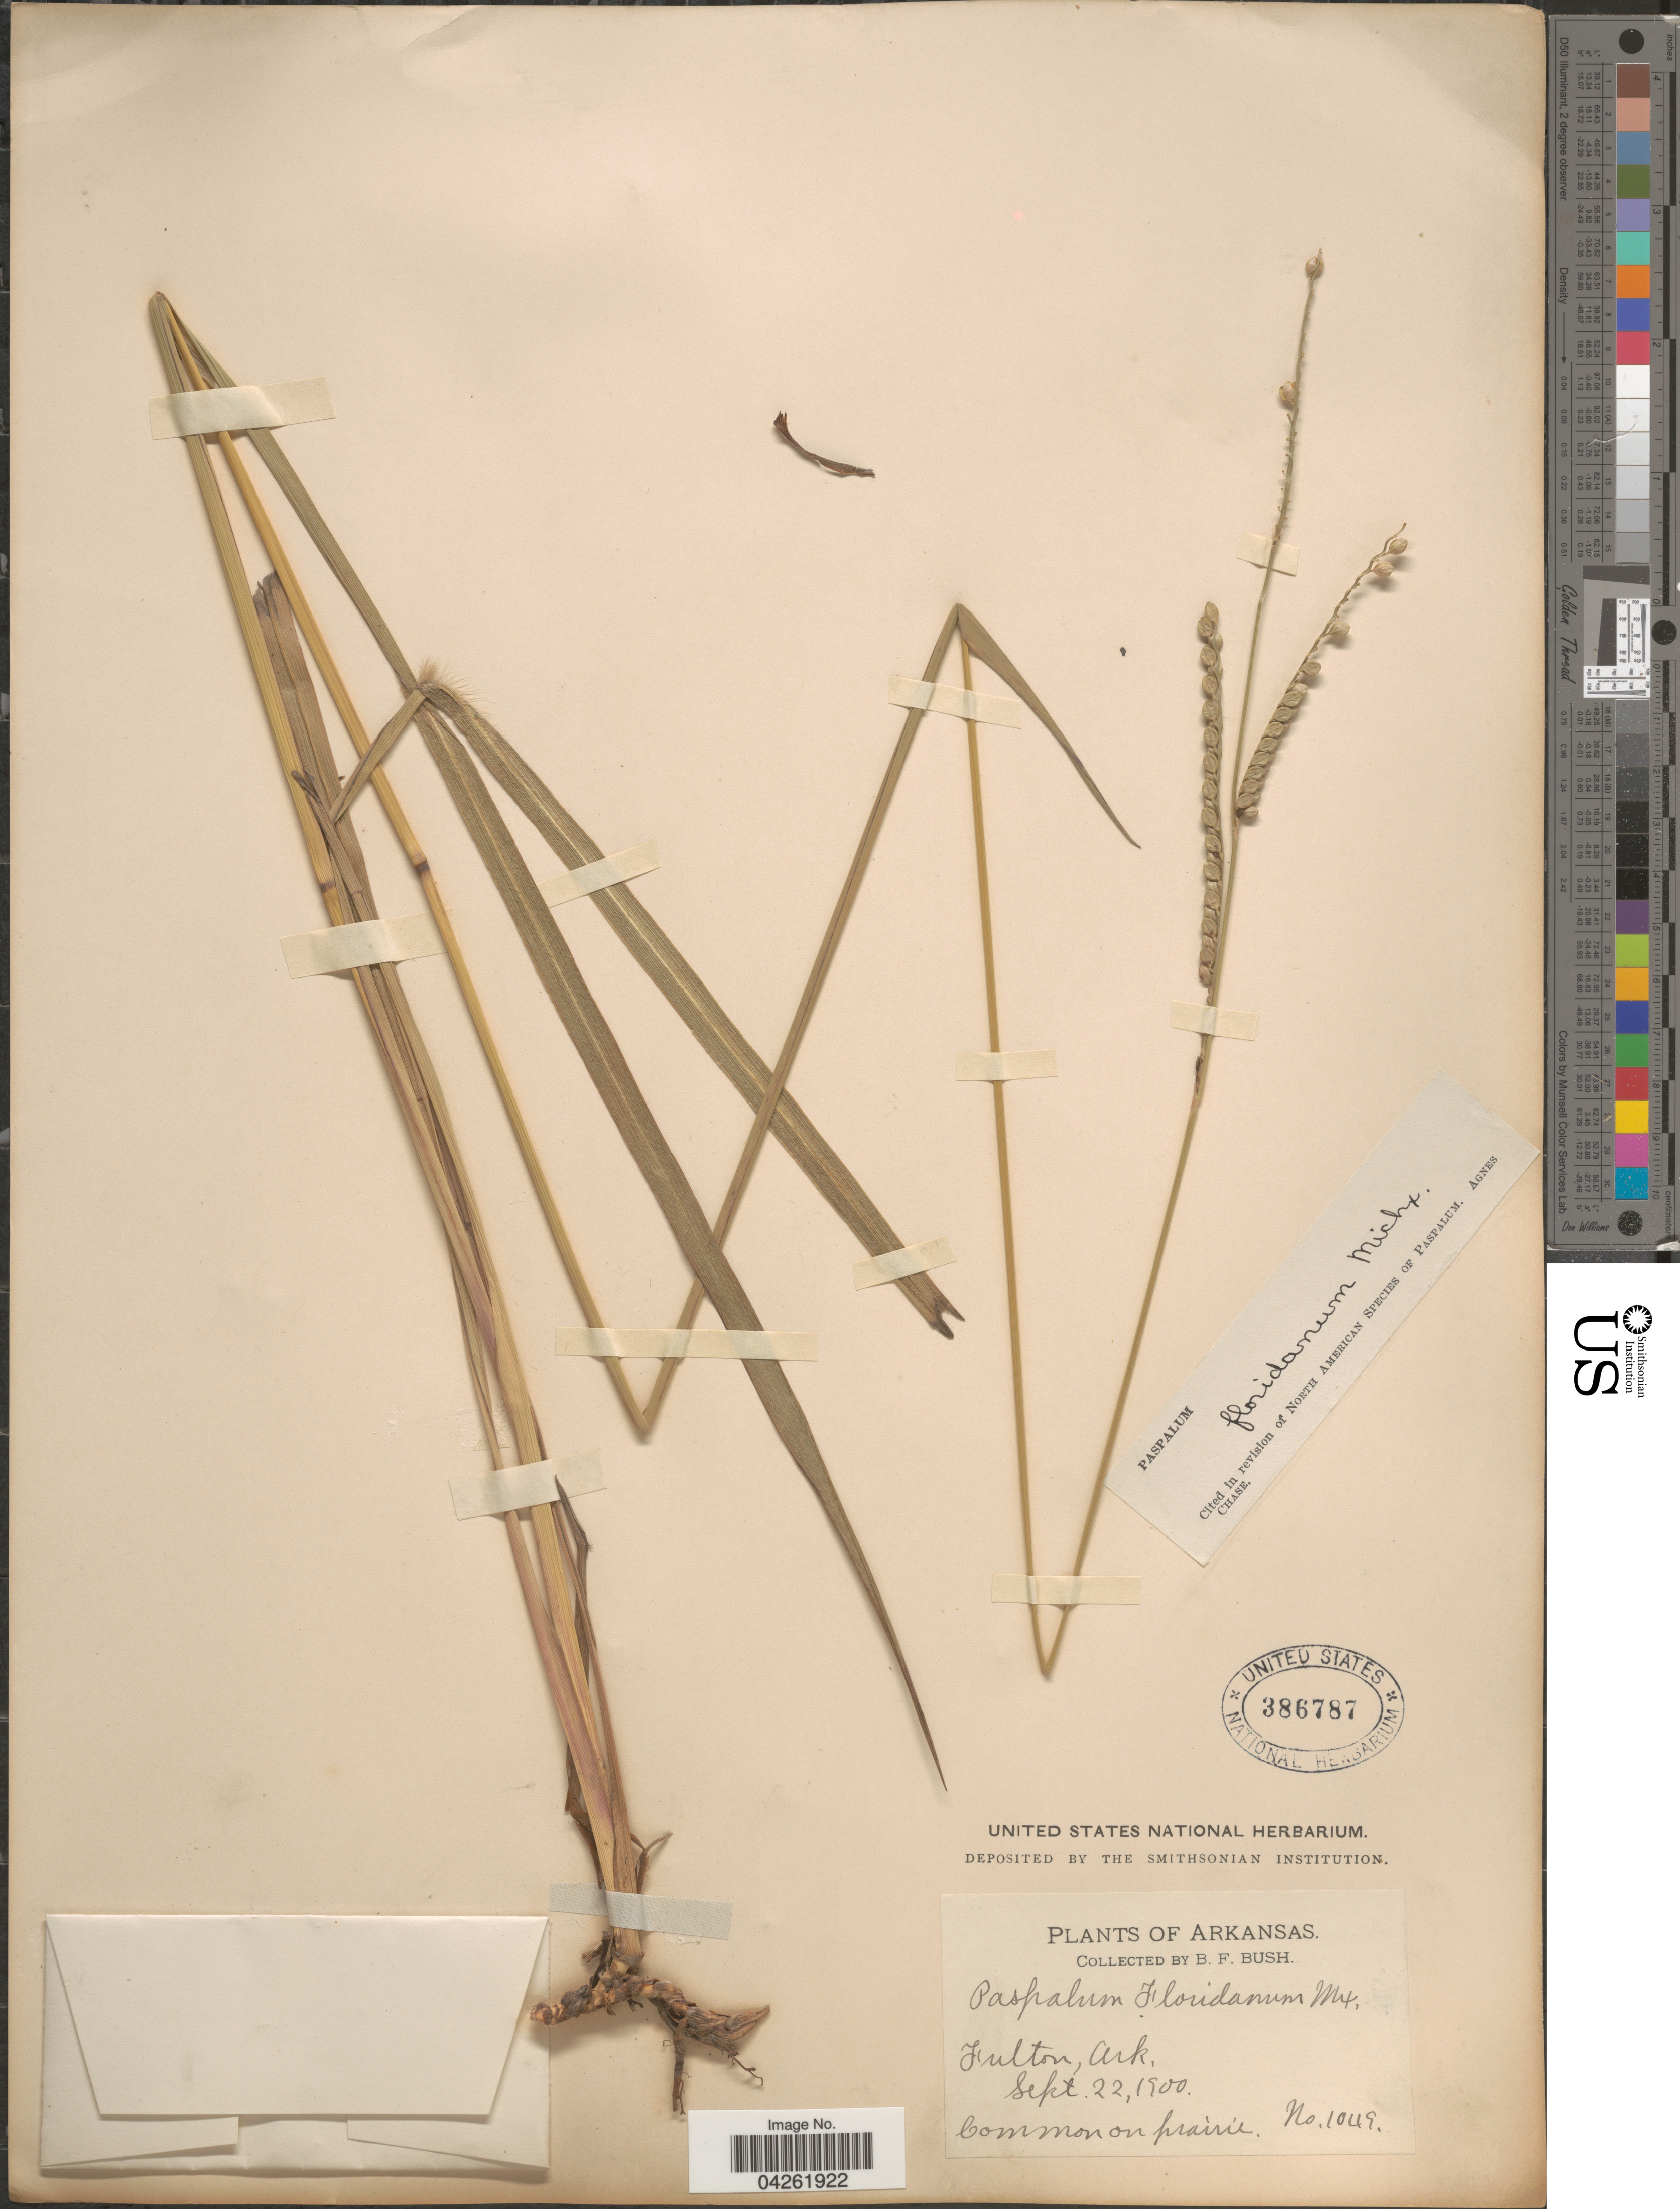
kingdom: Plantae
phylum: Tracheophyta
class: Liliopsida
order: Poales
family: Poaceae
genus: Paspalum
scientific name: Paspalum floridanum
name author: Michx.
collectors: B. F. Bush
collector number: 1049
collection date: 1900-09-22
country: United States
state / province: Arkansas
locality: Fulton.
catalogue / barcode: US 386787